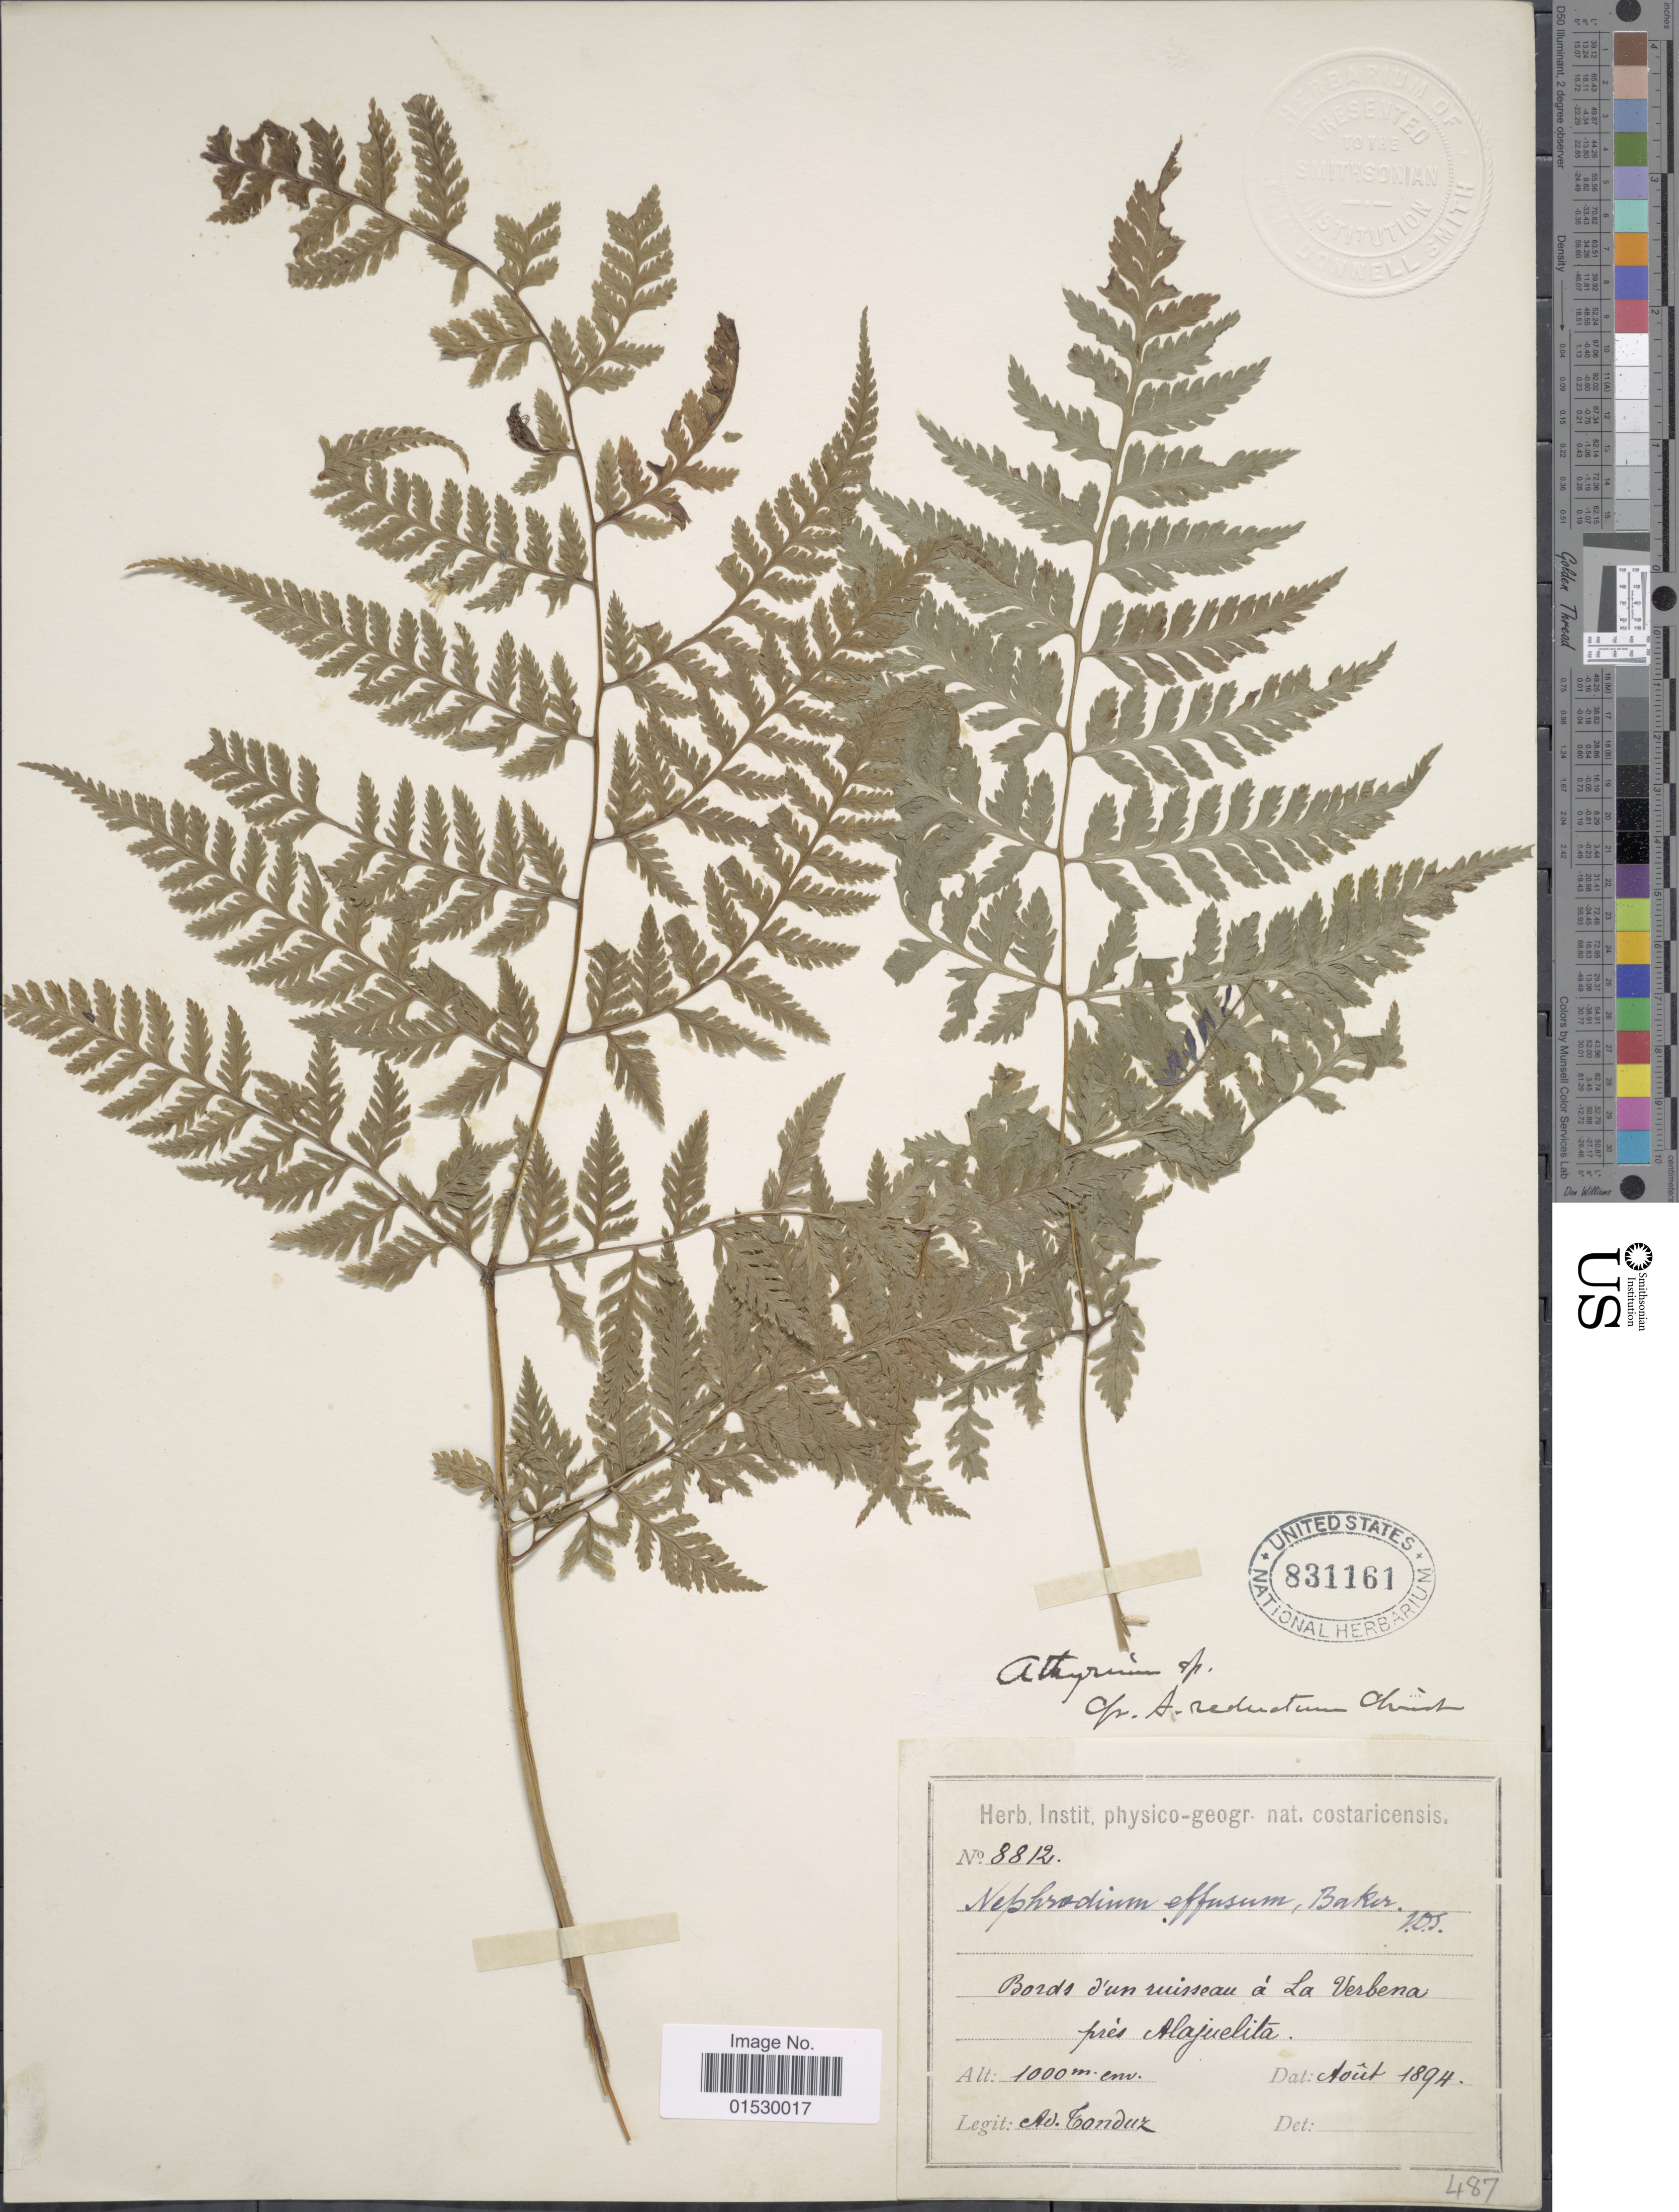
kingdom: Plantae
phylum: Tracheophyta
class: Polypodiopsida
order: Polypodiales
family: Athyriaceae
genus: Athyrium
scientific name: Athyrium palmense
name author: (Christ) Lellinger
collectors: A. Tonduz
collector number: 8812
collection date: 1894-08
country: Costa Rica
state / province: Alajuela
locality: Bords jún ruisseau a La Verbena, pres Alajuelita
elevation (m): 1000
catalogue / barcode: US 831161